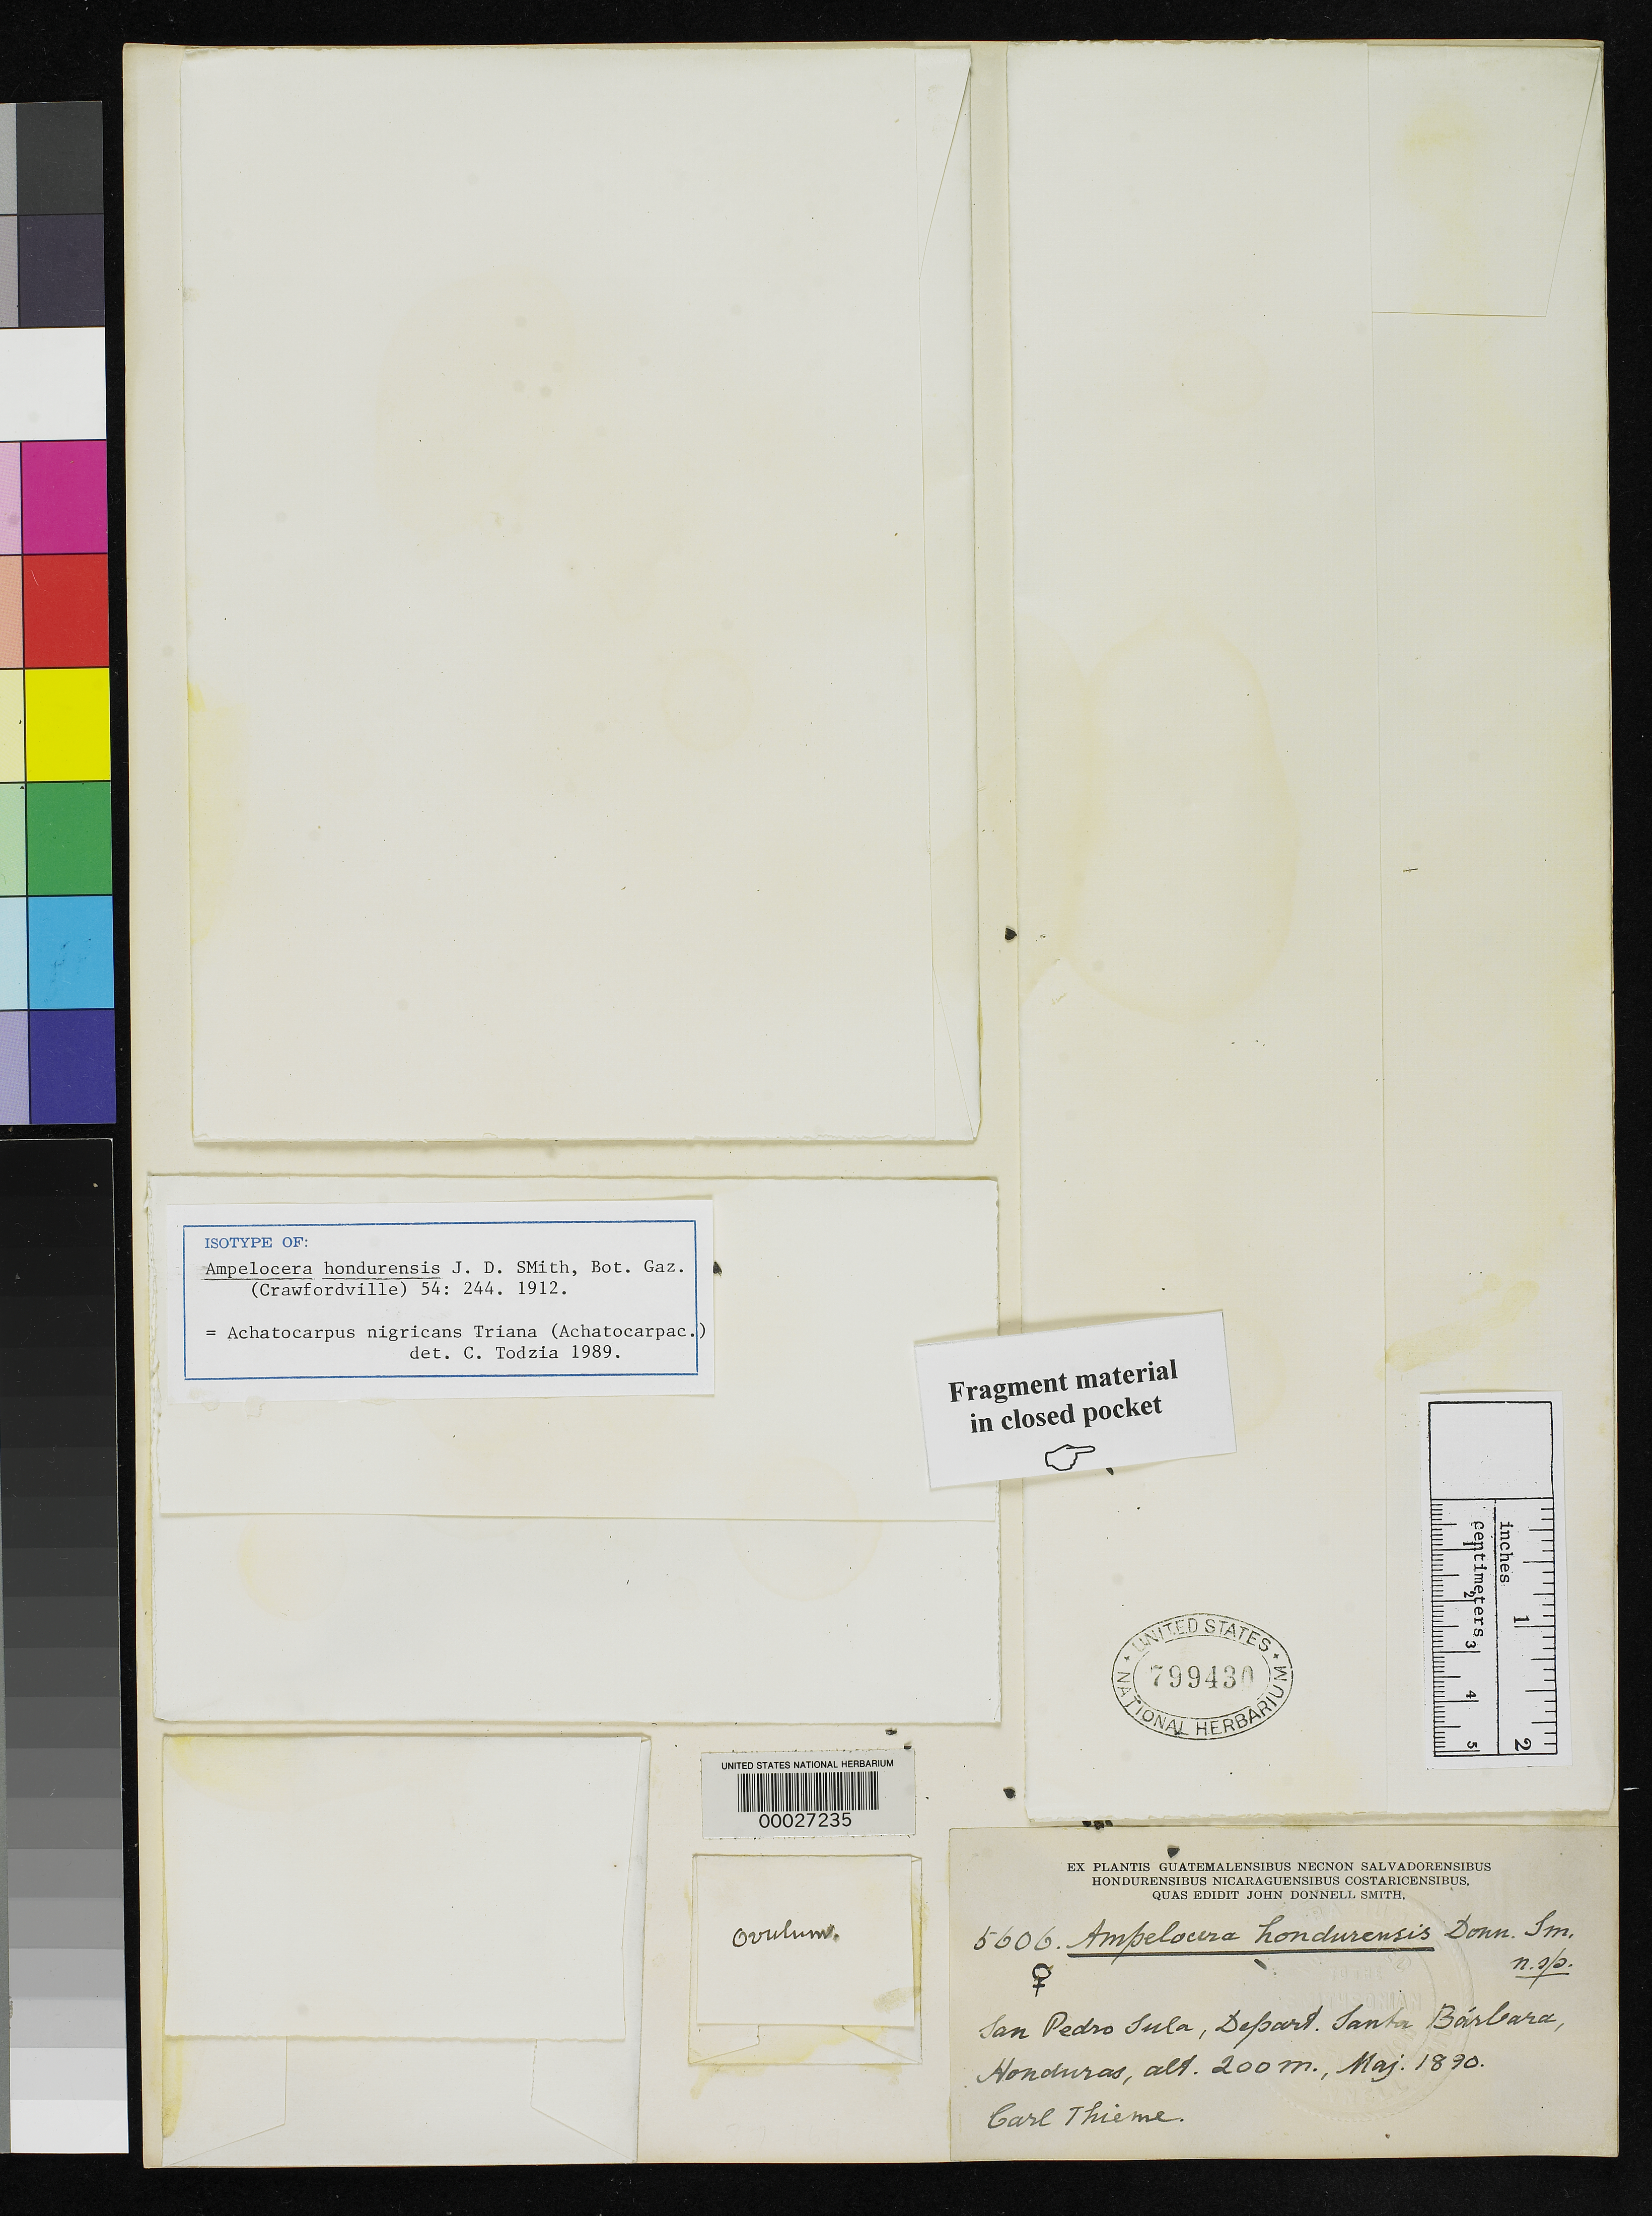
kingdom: Plantae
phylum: Tracheophyta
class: Magnoliopsida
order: Rosales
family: Cannabaceae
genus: Ampelocera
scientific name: Ampelocera hondurensis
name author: Donn. Sm.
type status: Type Collection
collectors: C. Thieme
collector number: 5606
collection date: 1890-05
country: Honduras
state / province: Santa Bárbara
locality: San Pedro Sula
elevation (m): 200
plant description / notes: Annotated as "isotype" by C. Todzia (1989), one of several duplicates of this collection received ex herb. John Donnell Smith.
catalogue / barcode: US 799430